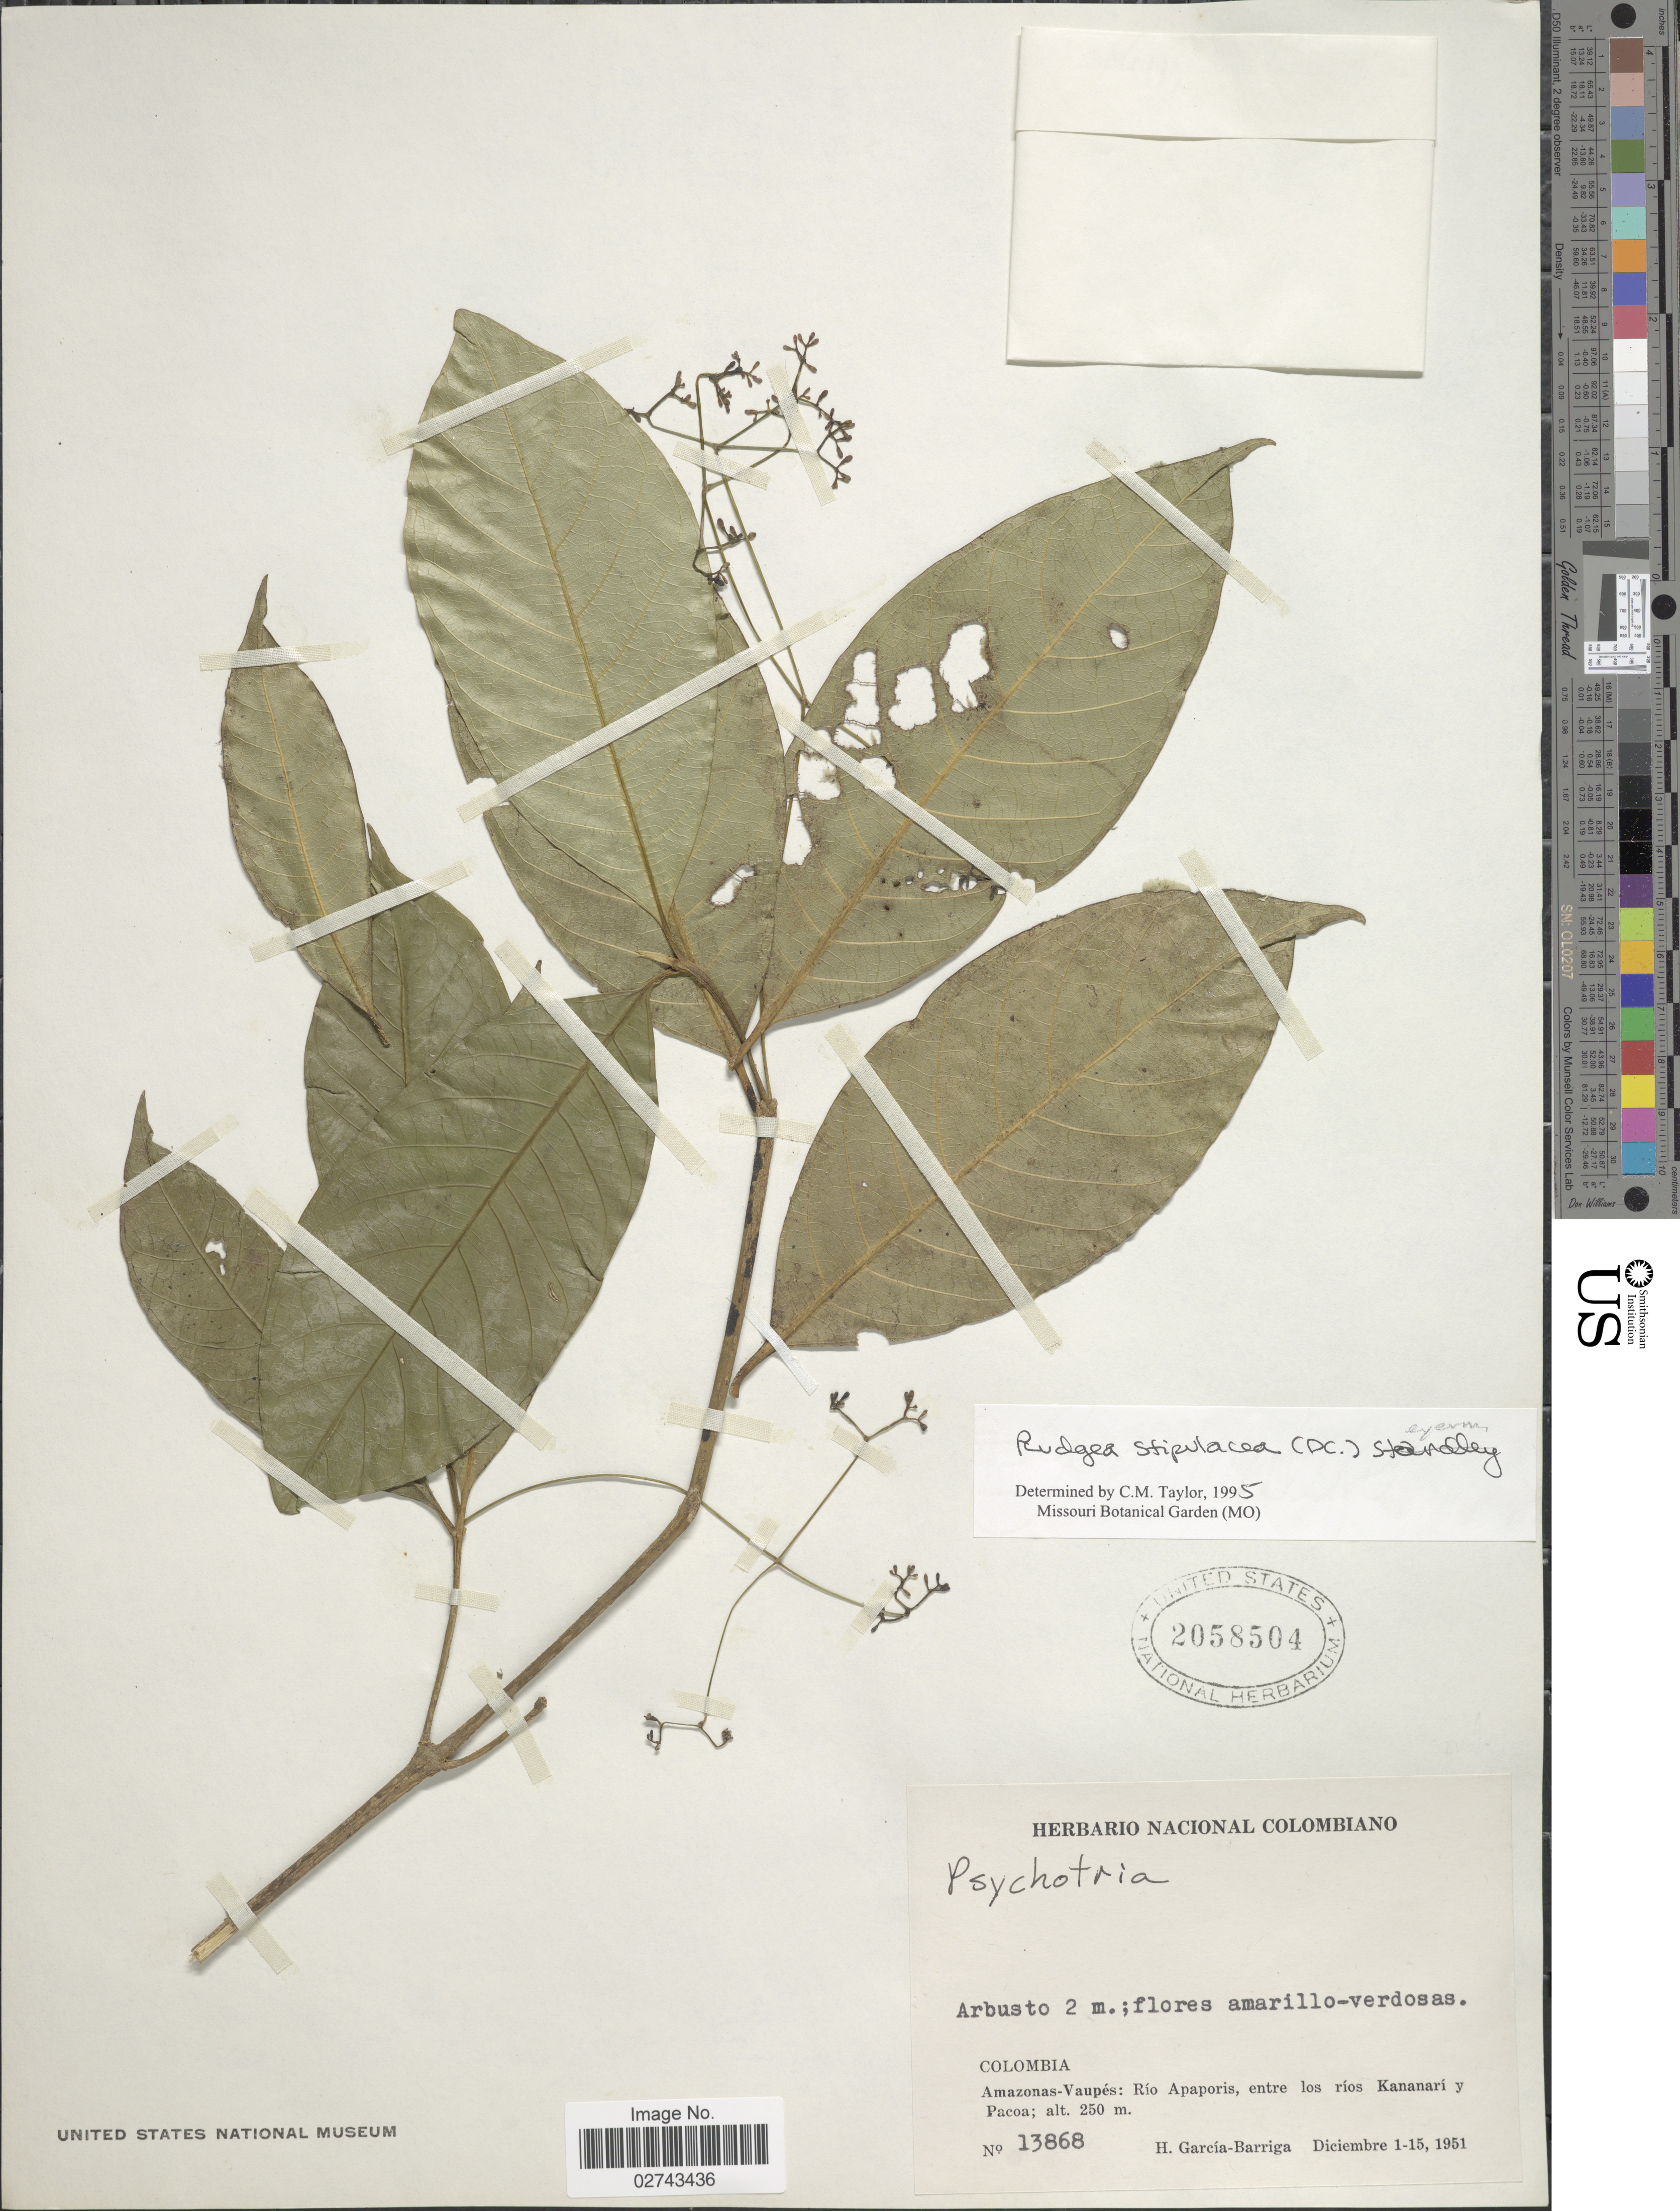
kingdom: Plantae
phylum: Tracheophyta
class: Magnoliopsida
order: Gentianales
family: Rubiaceae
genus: Rudgea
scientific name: Rudgea stipulacea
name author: (DC.) Steyerm.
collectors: H. García Barriga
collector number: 13868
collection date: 1951-12-01/1951-12-15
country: Colombia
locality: Amazonas-Vaupes: Rio Apoporis, entre los rios Kananari y Pacoa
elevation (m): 250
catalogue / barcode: US 2058504